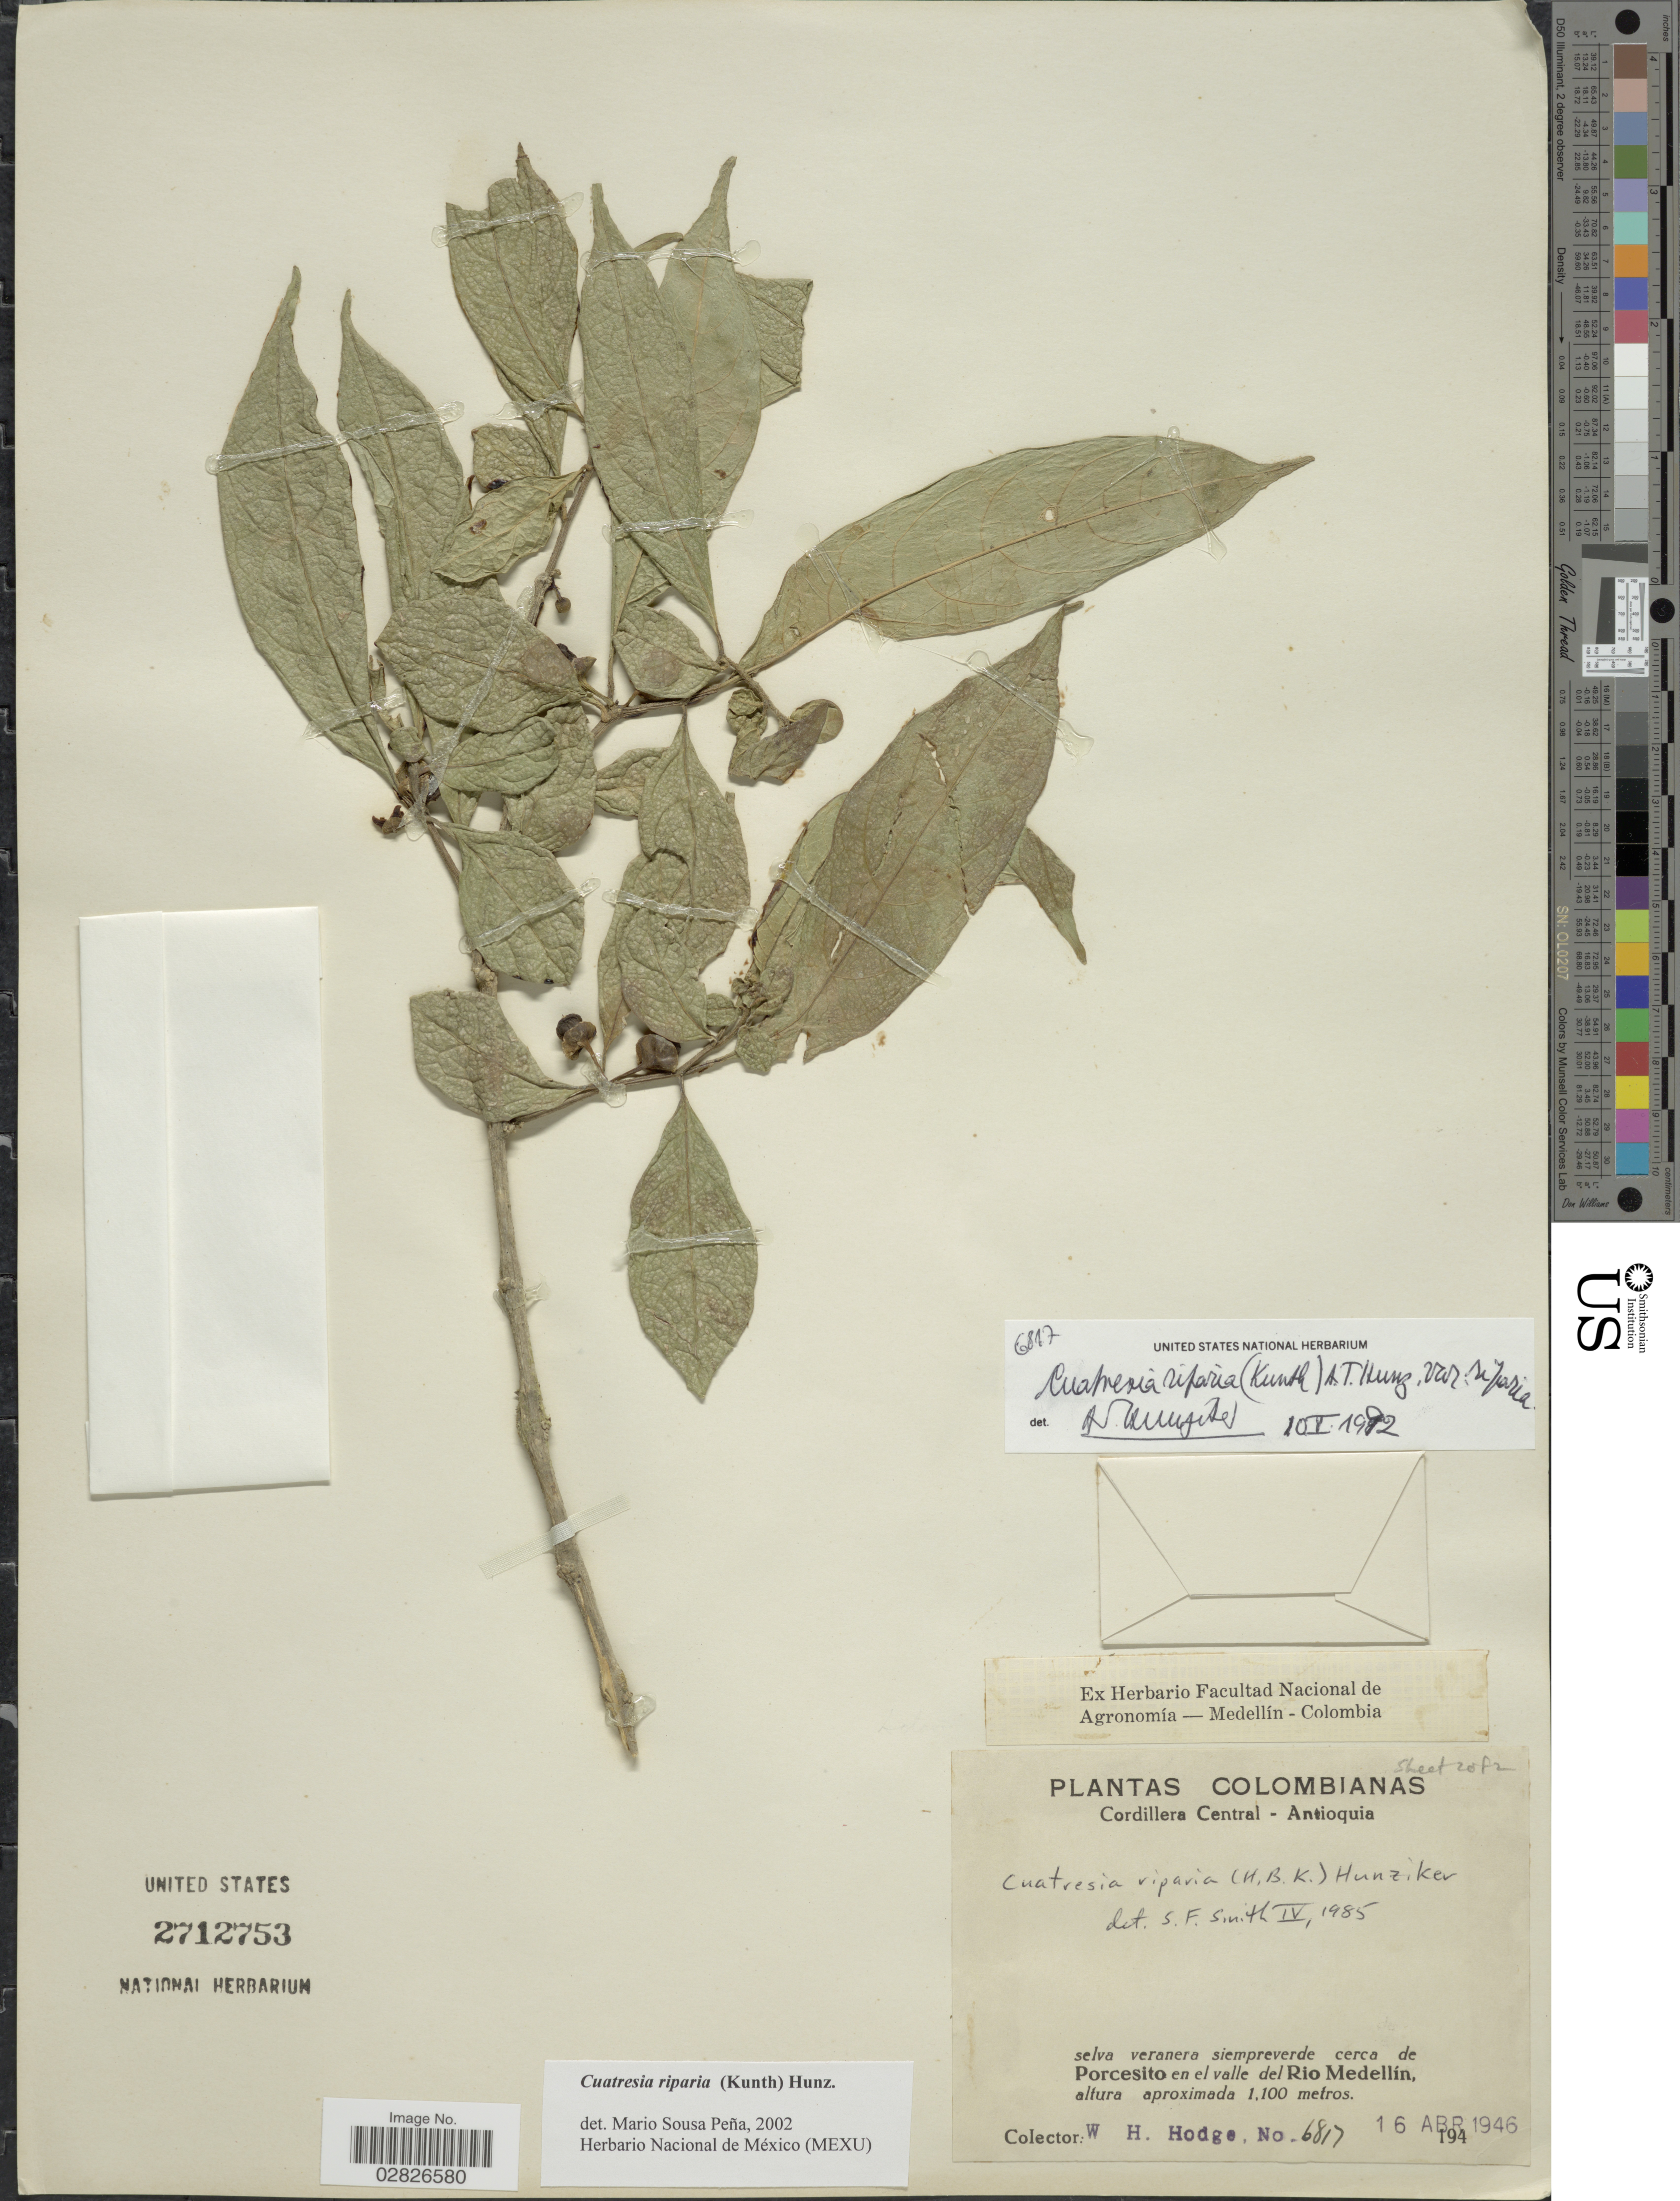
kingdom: Plantae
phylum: Tracheophyta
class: Magnoliopsida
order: Solanales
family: Solanaceae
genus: Cuatresia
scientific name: Cuatresia riparia var. riparia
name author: (Kunth) Hunz.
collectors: W. Hodge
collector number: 6817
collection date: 1946-04-16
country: Colombia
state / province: Antioquia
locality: Cordillera Central, selva veranera siempreverde cerca de Porcesito en el valle del Rio Medellín.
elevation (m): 1100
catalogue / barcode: US 2712753